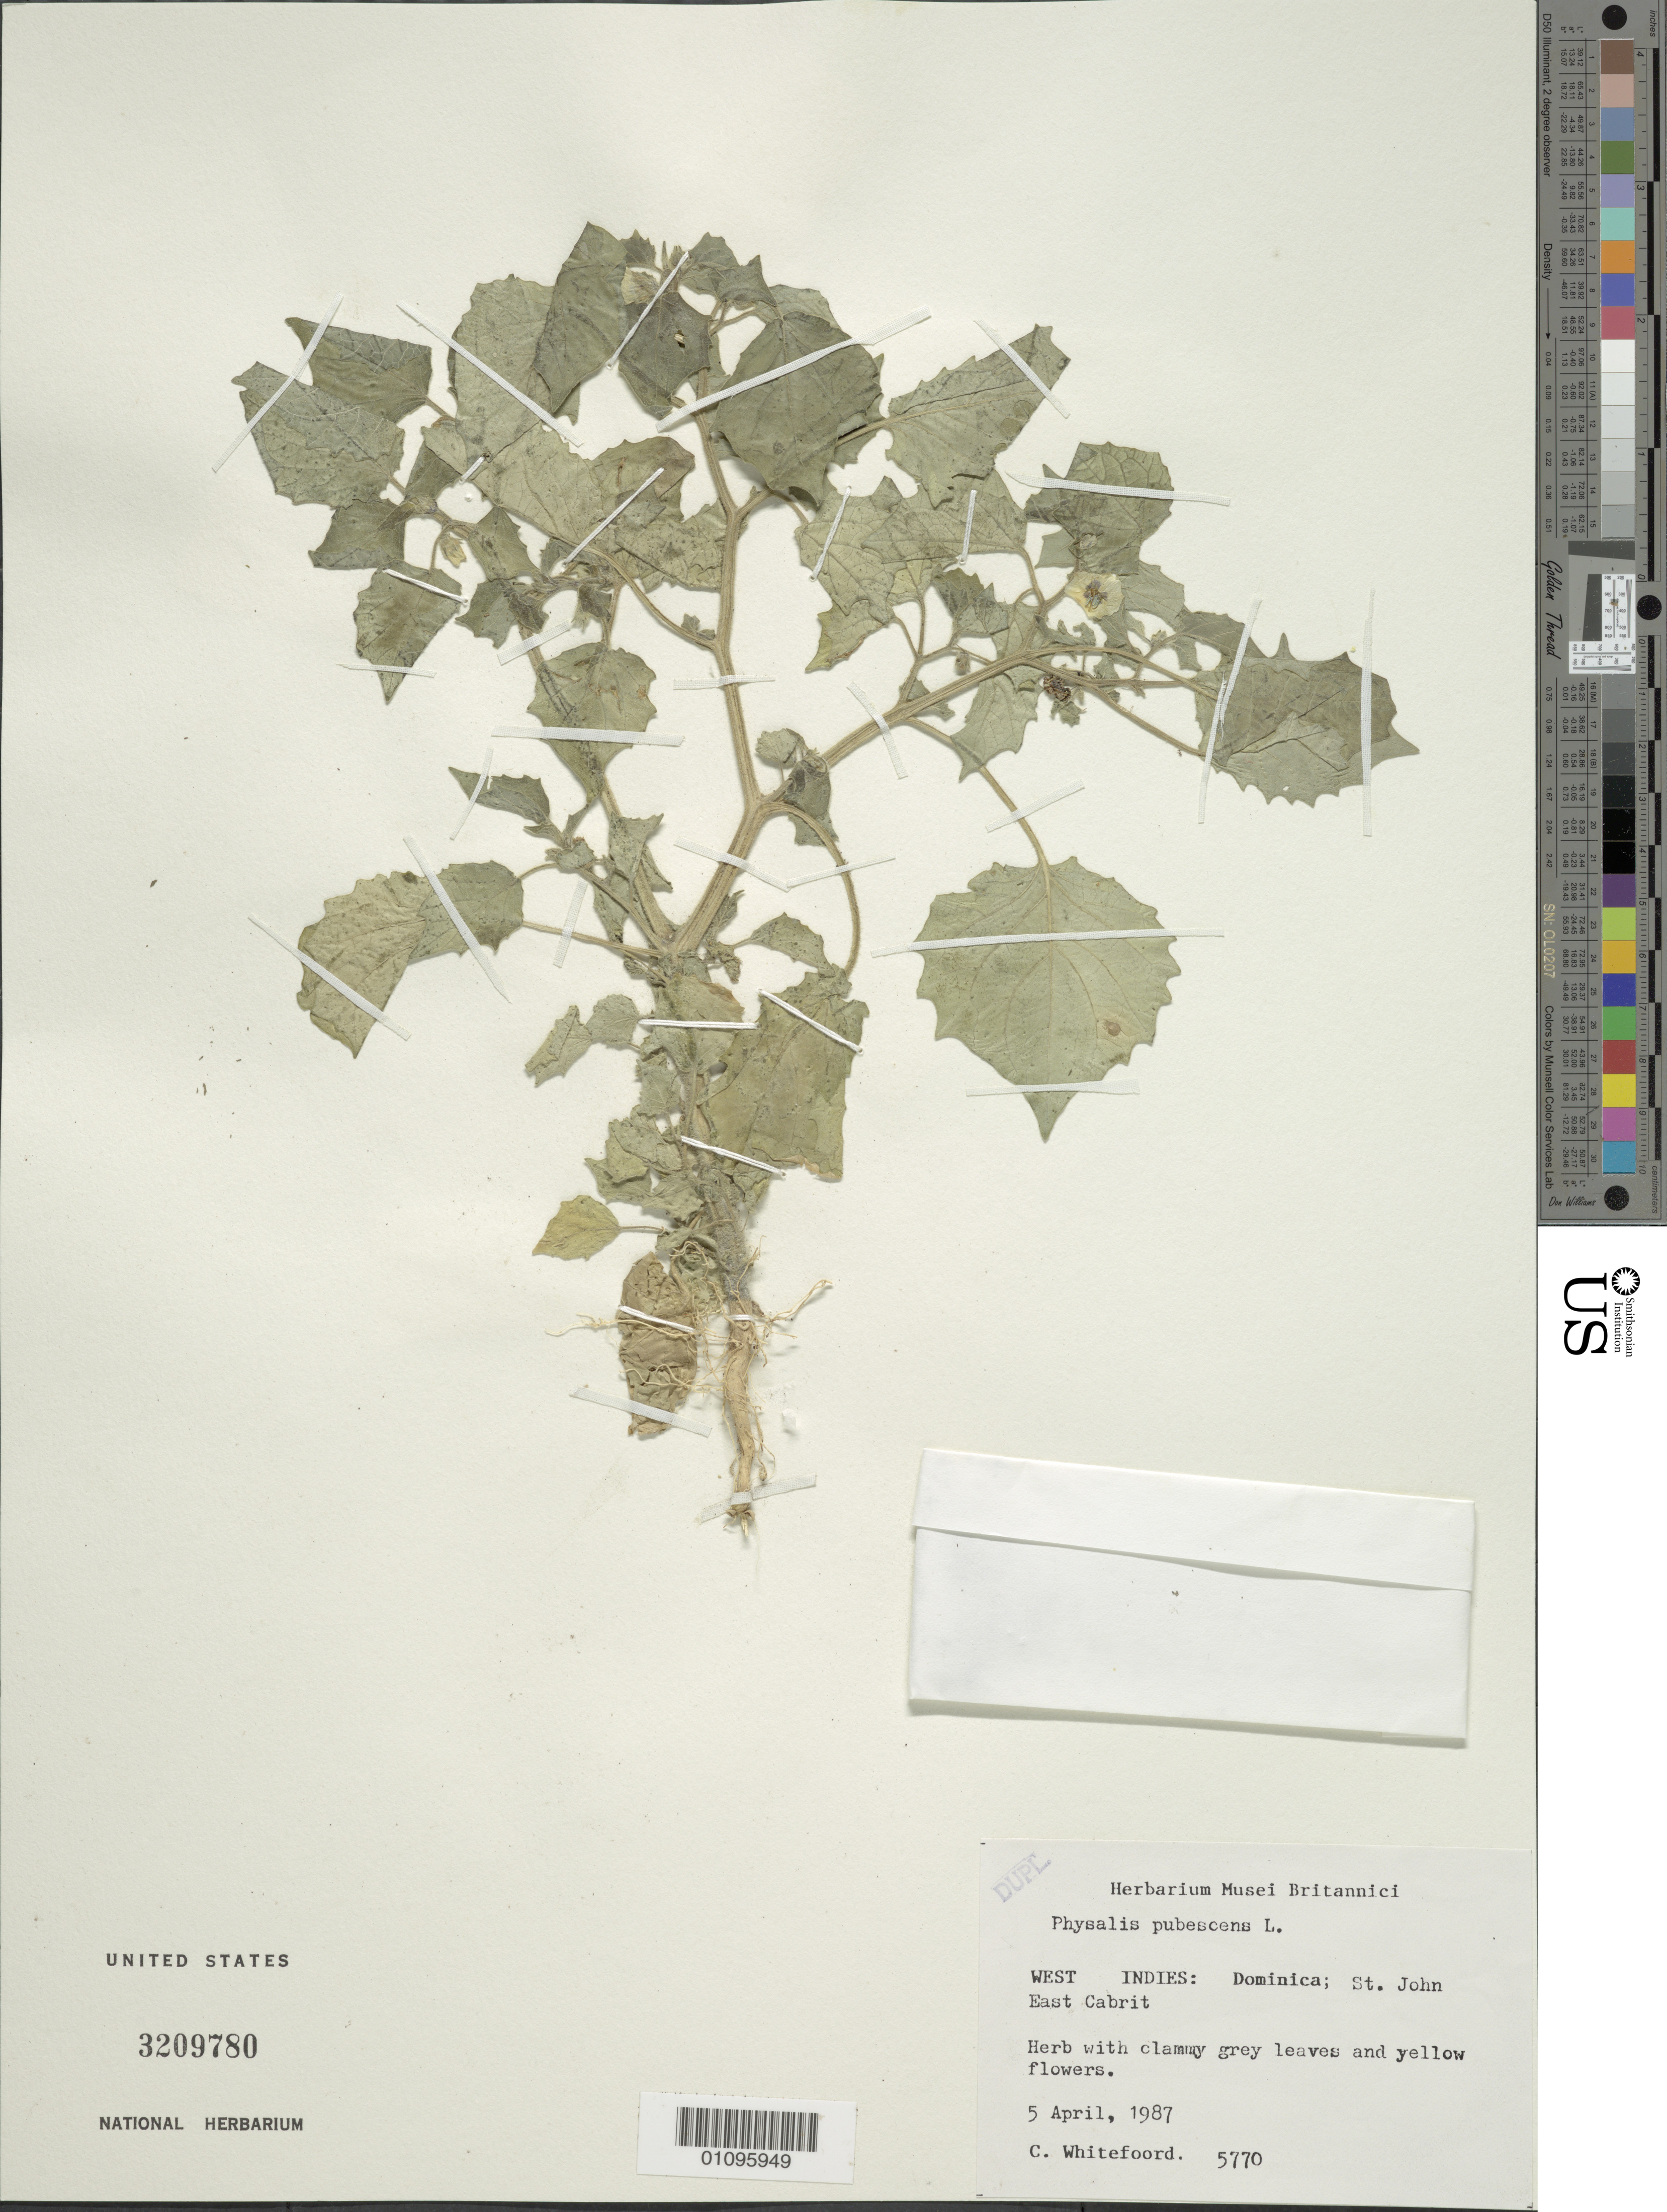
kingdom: Plantae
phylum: Tracheophyta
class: Magnoliopsida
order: Solanales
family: Solanaceae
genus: Physalis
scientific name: Physalis pubescens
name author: L.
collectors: C. Whitefoord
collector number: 5770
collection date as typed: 05 Apr 1987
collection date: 1987-04-05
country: Dominica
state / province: St. John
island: Dominica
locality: East Cabrit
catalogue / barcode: US 3209780